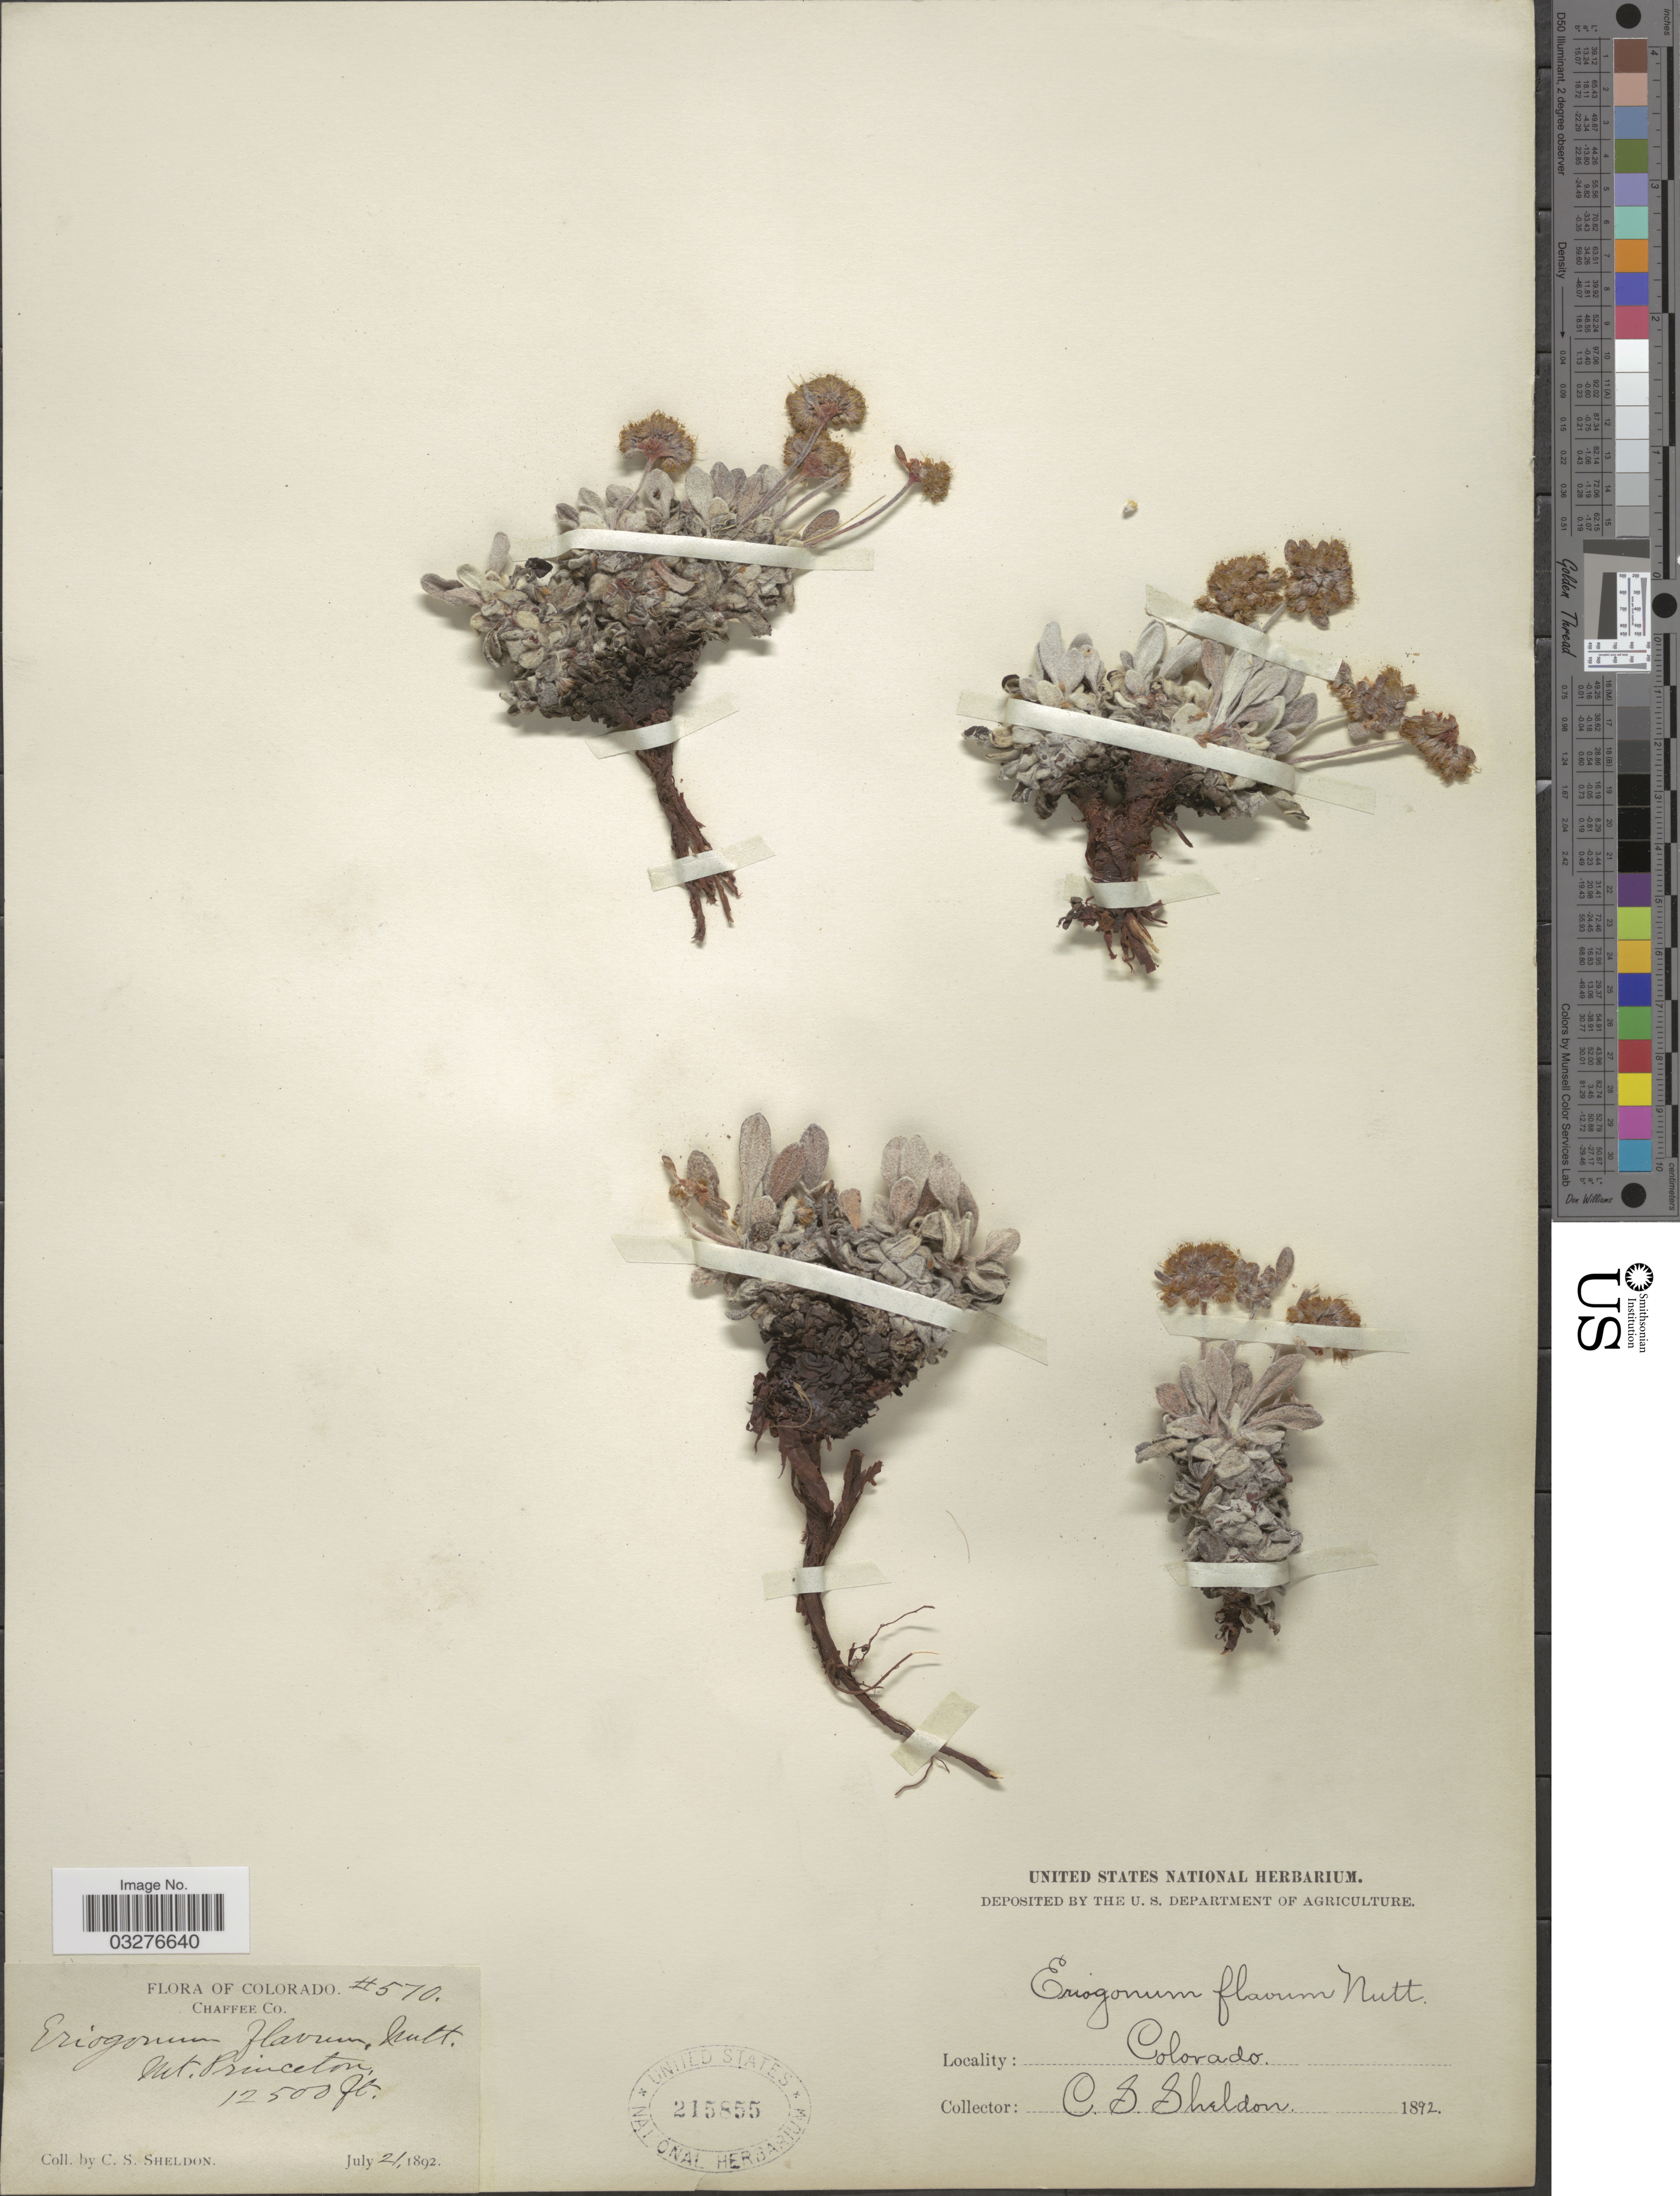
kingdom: Plantae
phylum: Tracheophyta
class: Magnoliopsida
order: Caryophyllales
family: Polygonaceae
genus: Eriogonum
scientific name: Eriogonum flavum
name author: Nutt. ex Benth.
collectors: C. S. Sheldon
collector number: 570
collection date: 1892-07-21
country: United States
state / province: Colorado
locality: Chaffee Co., Mt. Princeton.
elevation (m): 3810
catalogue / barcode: US 215855